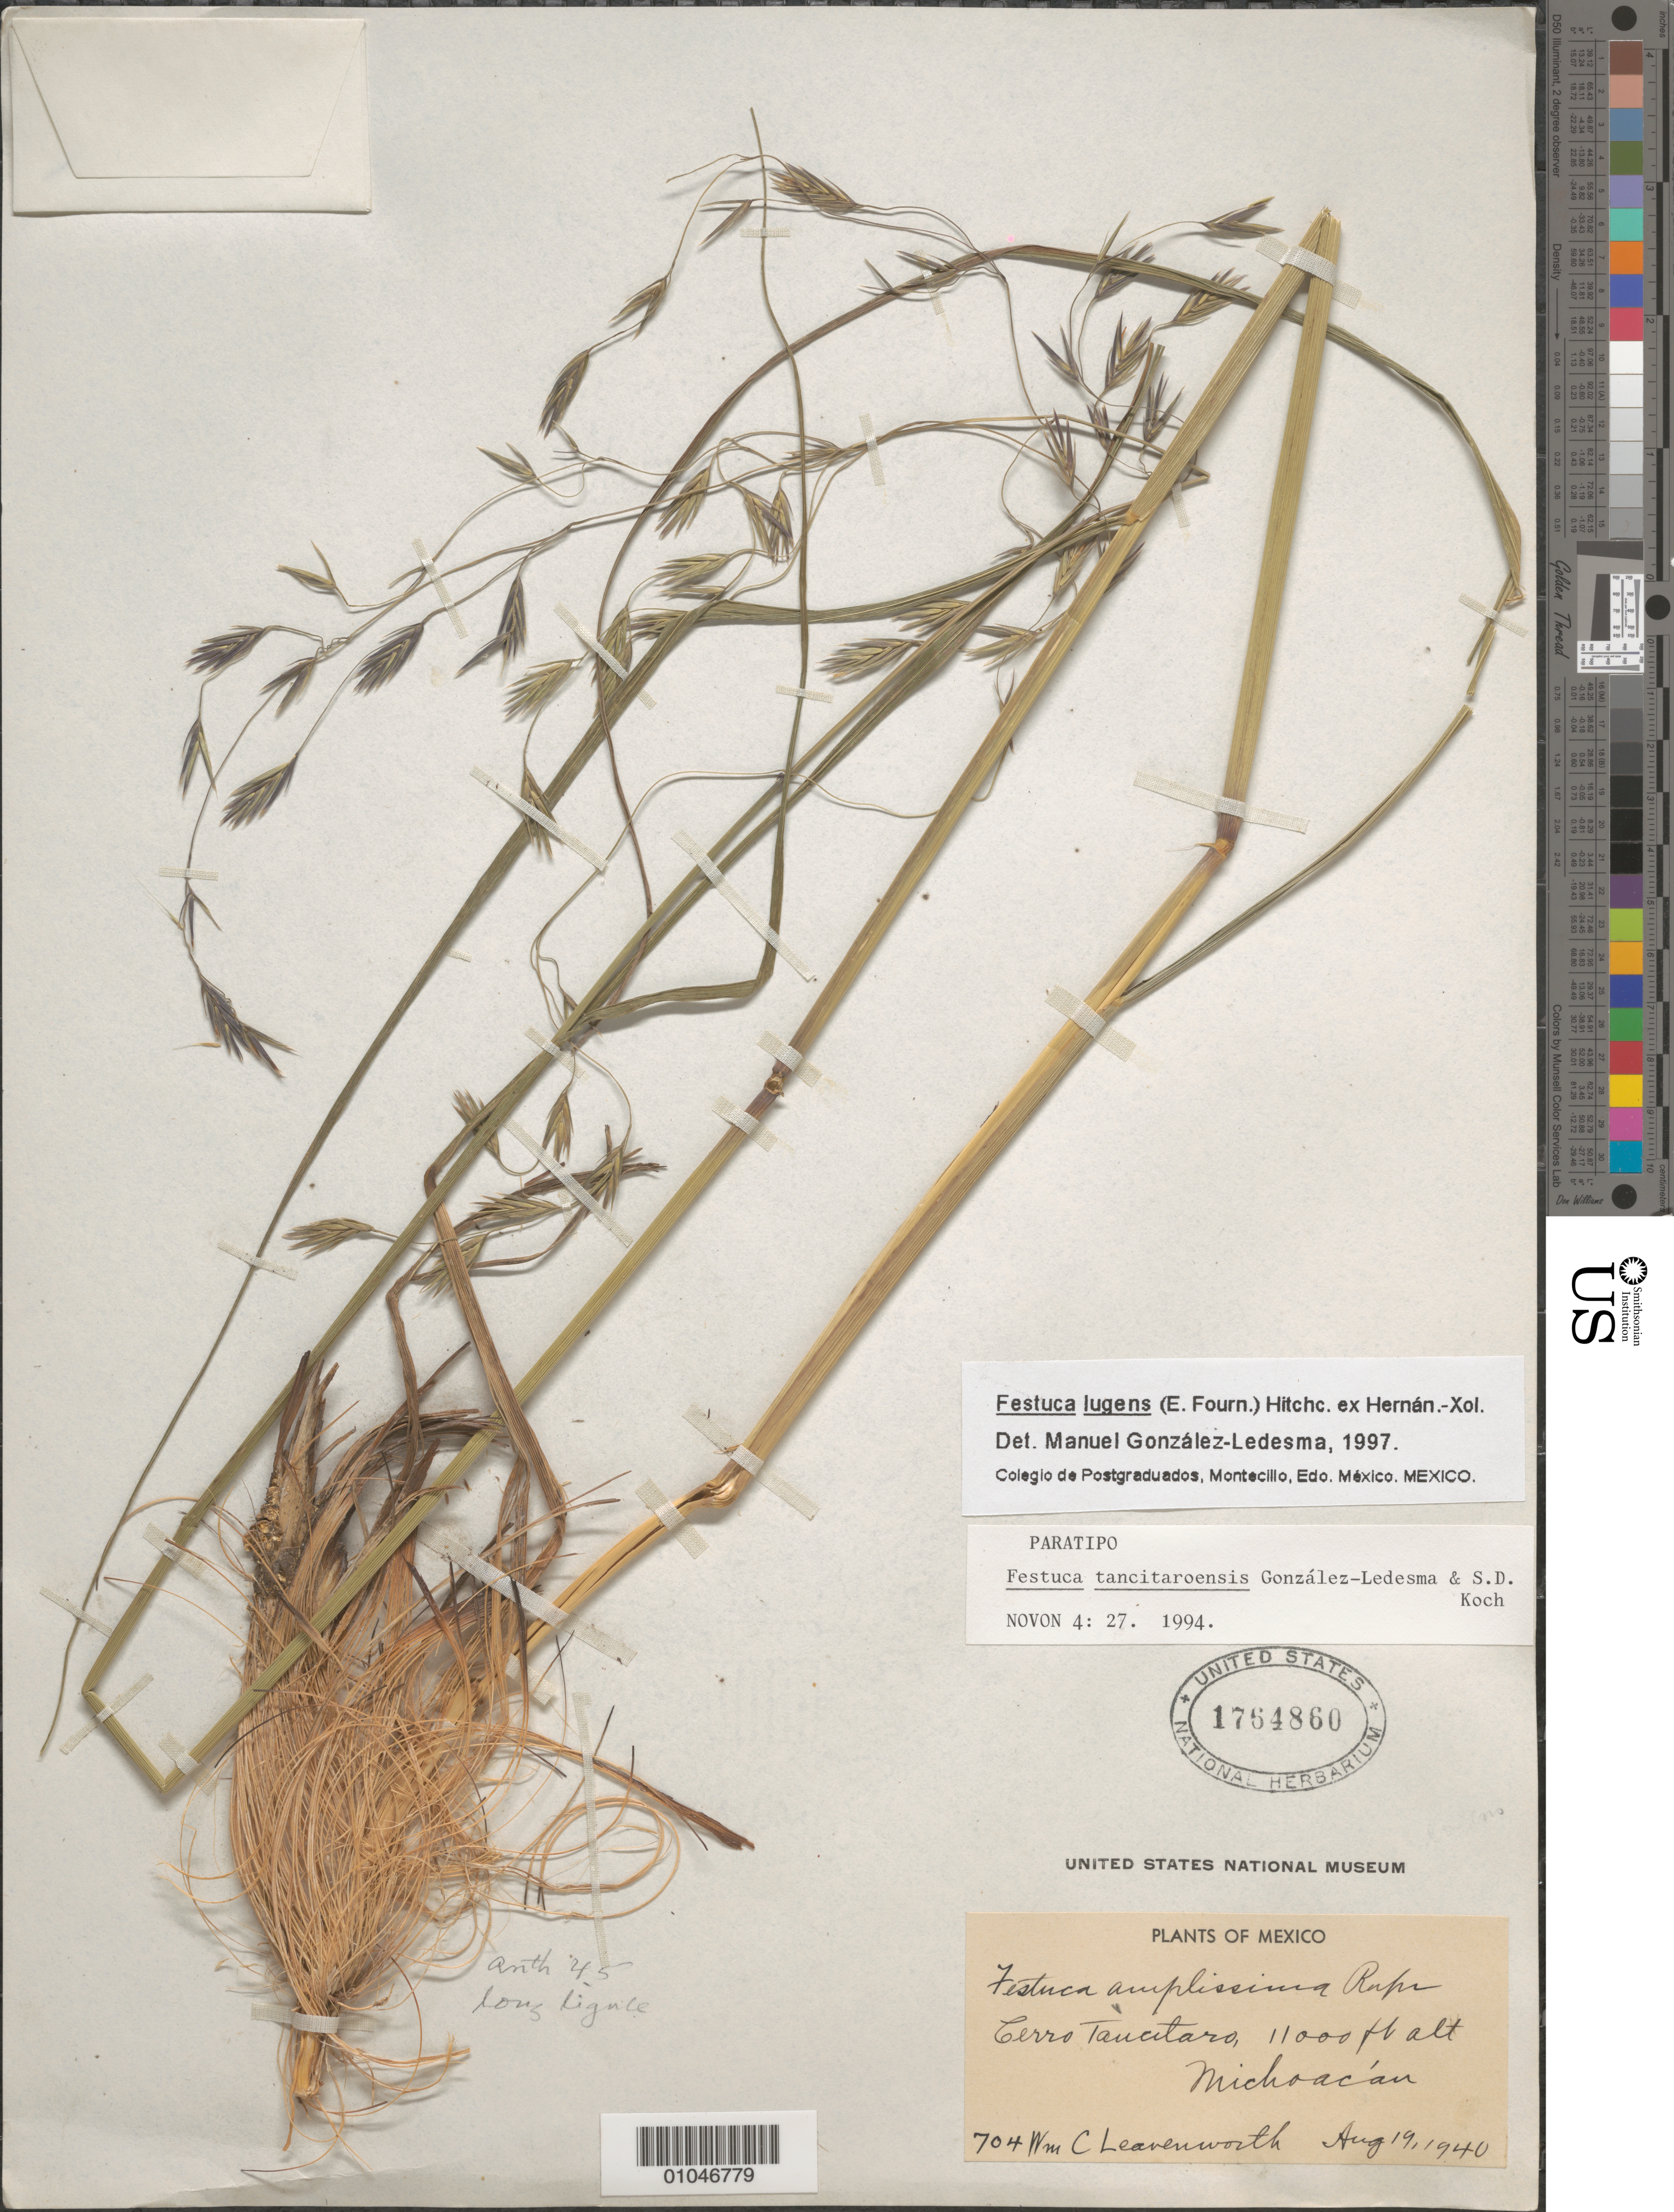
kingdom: Plantae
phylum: Tracheophyta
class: Liliopsida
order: Poales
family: Poaceae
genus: Festuca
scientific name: Festuca lugens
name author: (E. Fourn.) Hitchc. ex Hern.-Xol.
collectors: W. C. Leavenworth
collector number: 704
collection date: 1940-08-19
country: Mexico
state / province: Michoacán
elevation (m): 3353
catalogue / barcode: US 1764860